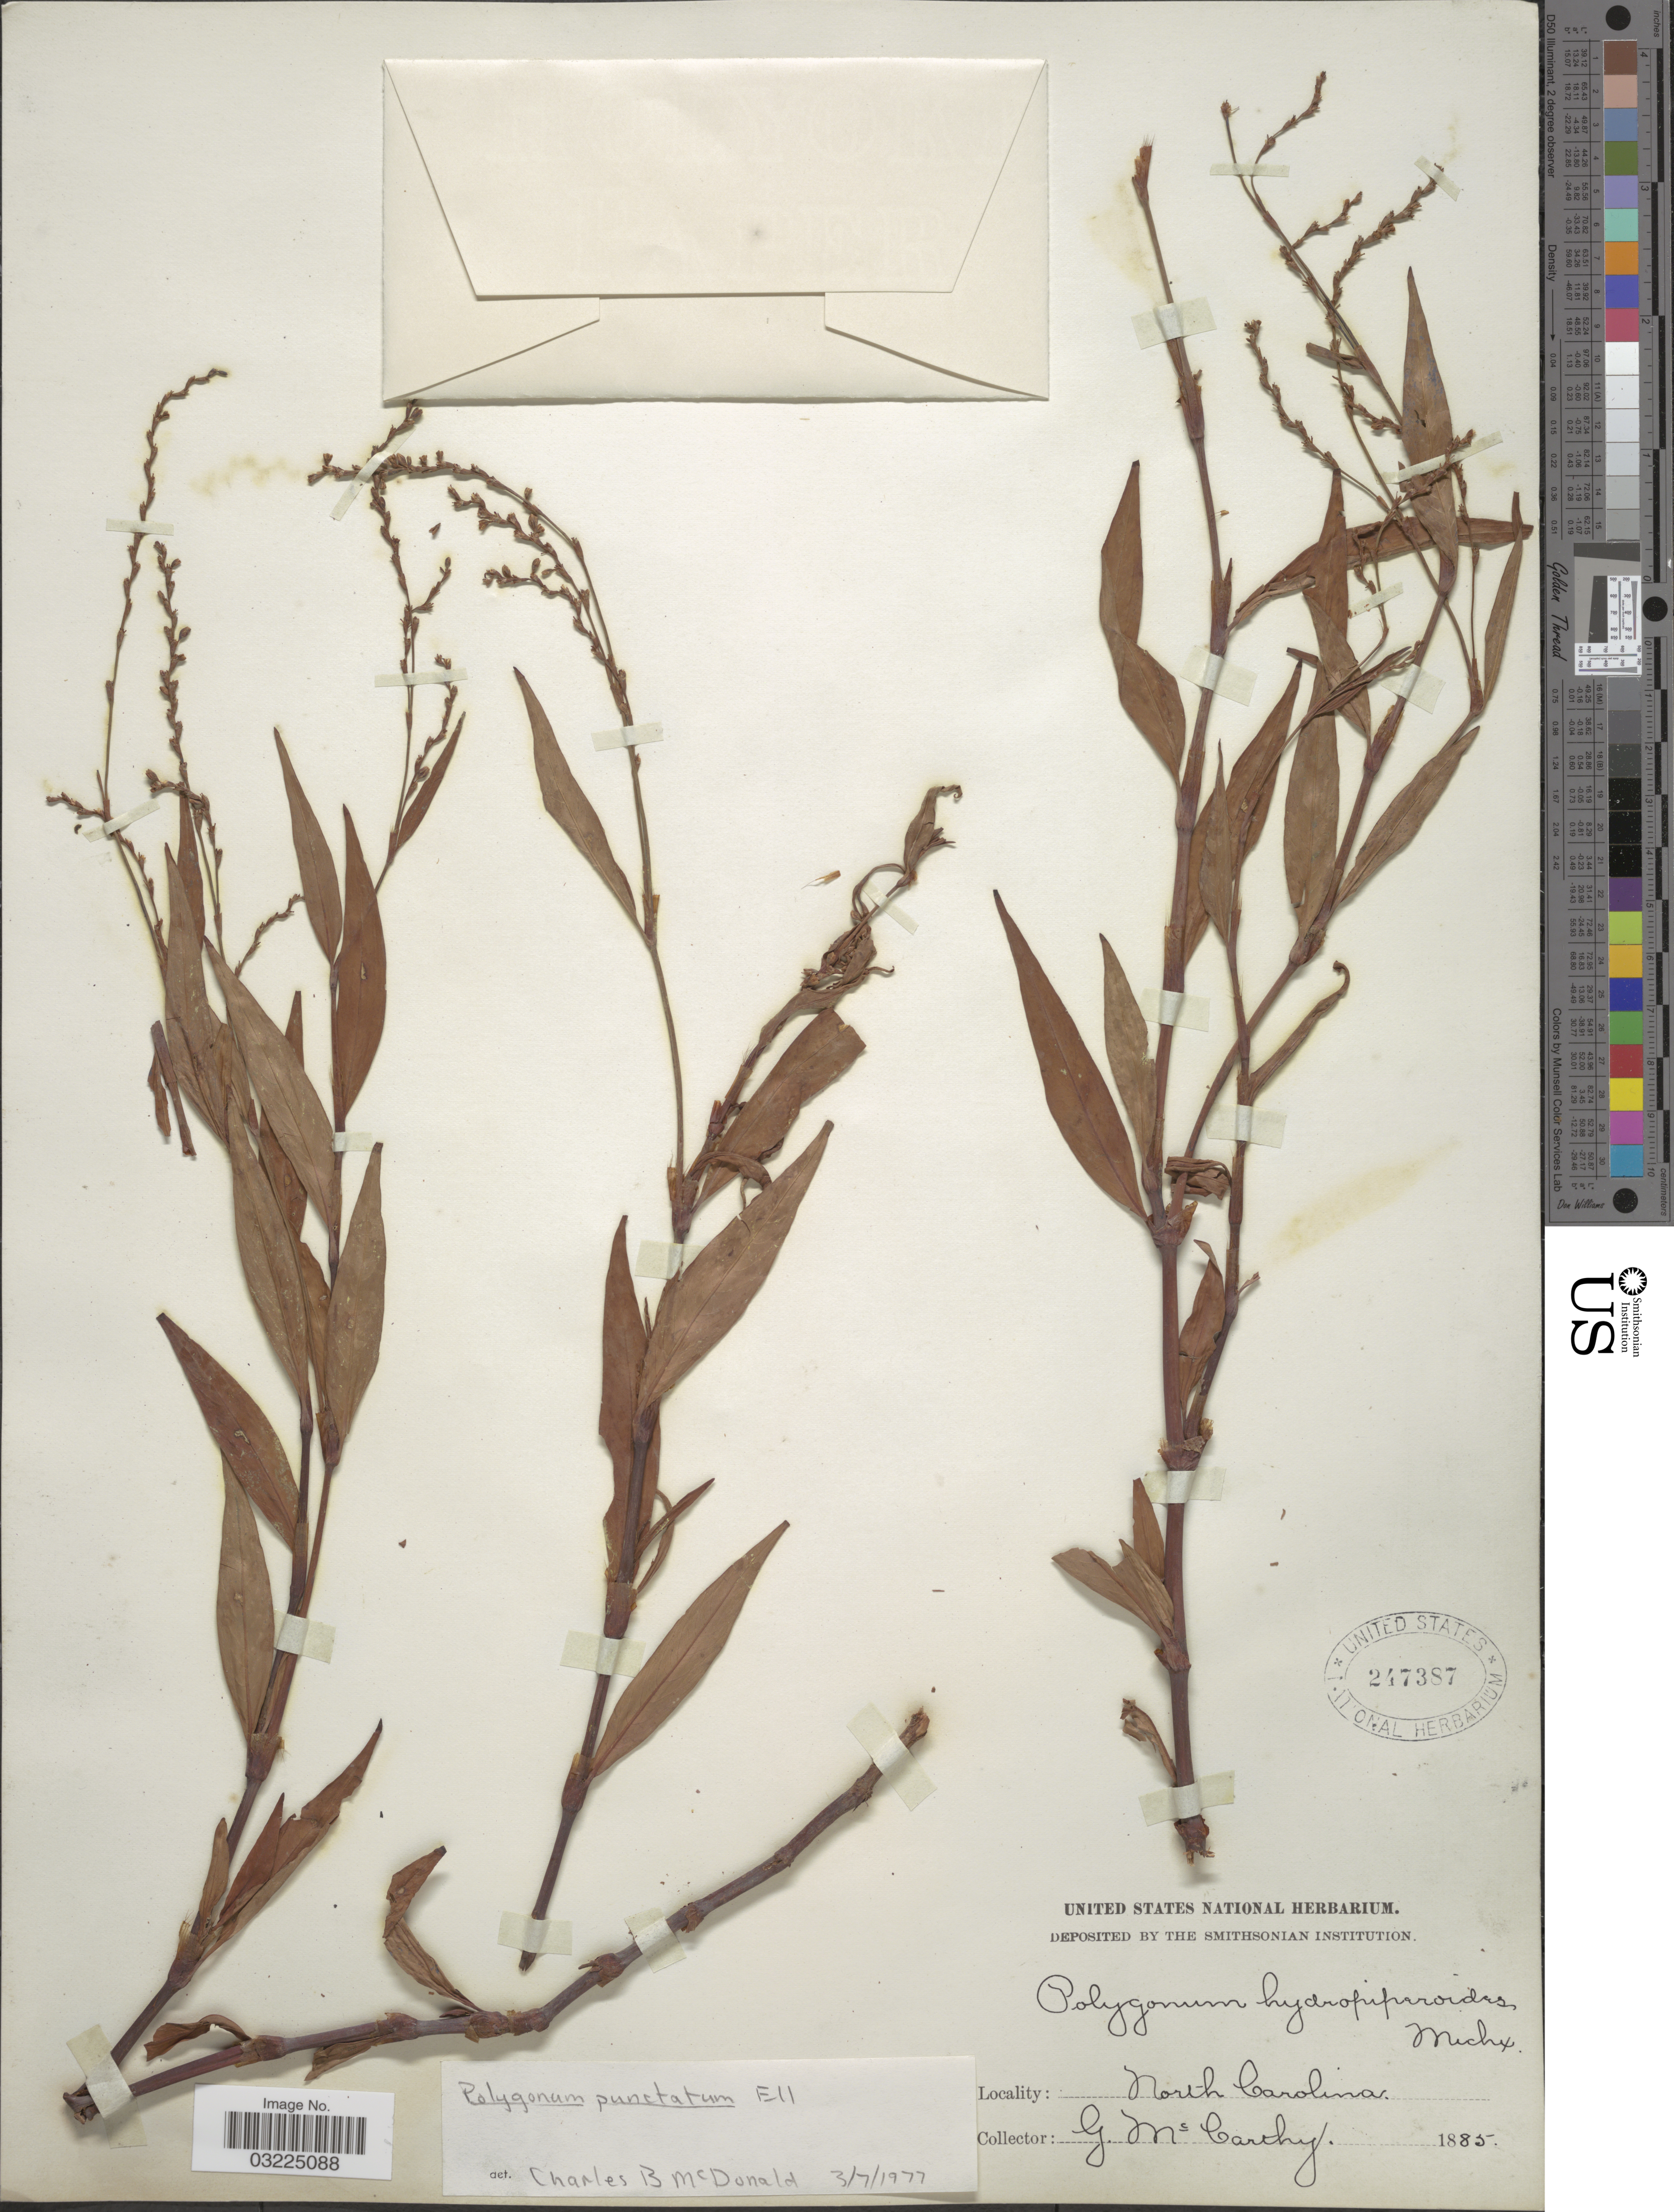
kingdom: Plantae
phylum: Tracheophyta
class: Magnoliopsida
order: Caryophyllales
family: Polygonaceae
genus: Persicaria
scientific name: Persicaria punctata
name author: (Elliott) Small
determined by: Atha, D. E.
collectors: G. M. McCarthy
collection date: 1885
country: United States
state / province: North Carolina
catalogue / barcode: US 247387